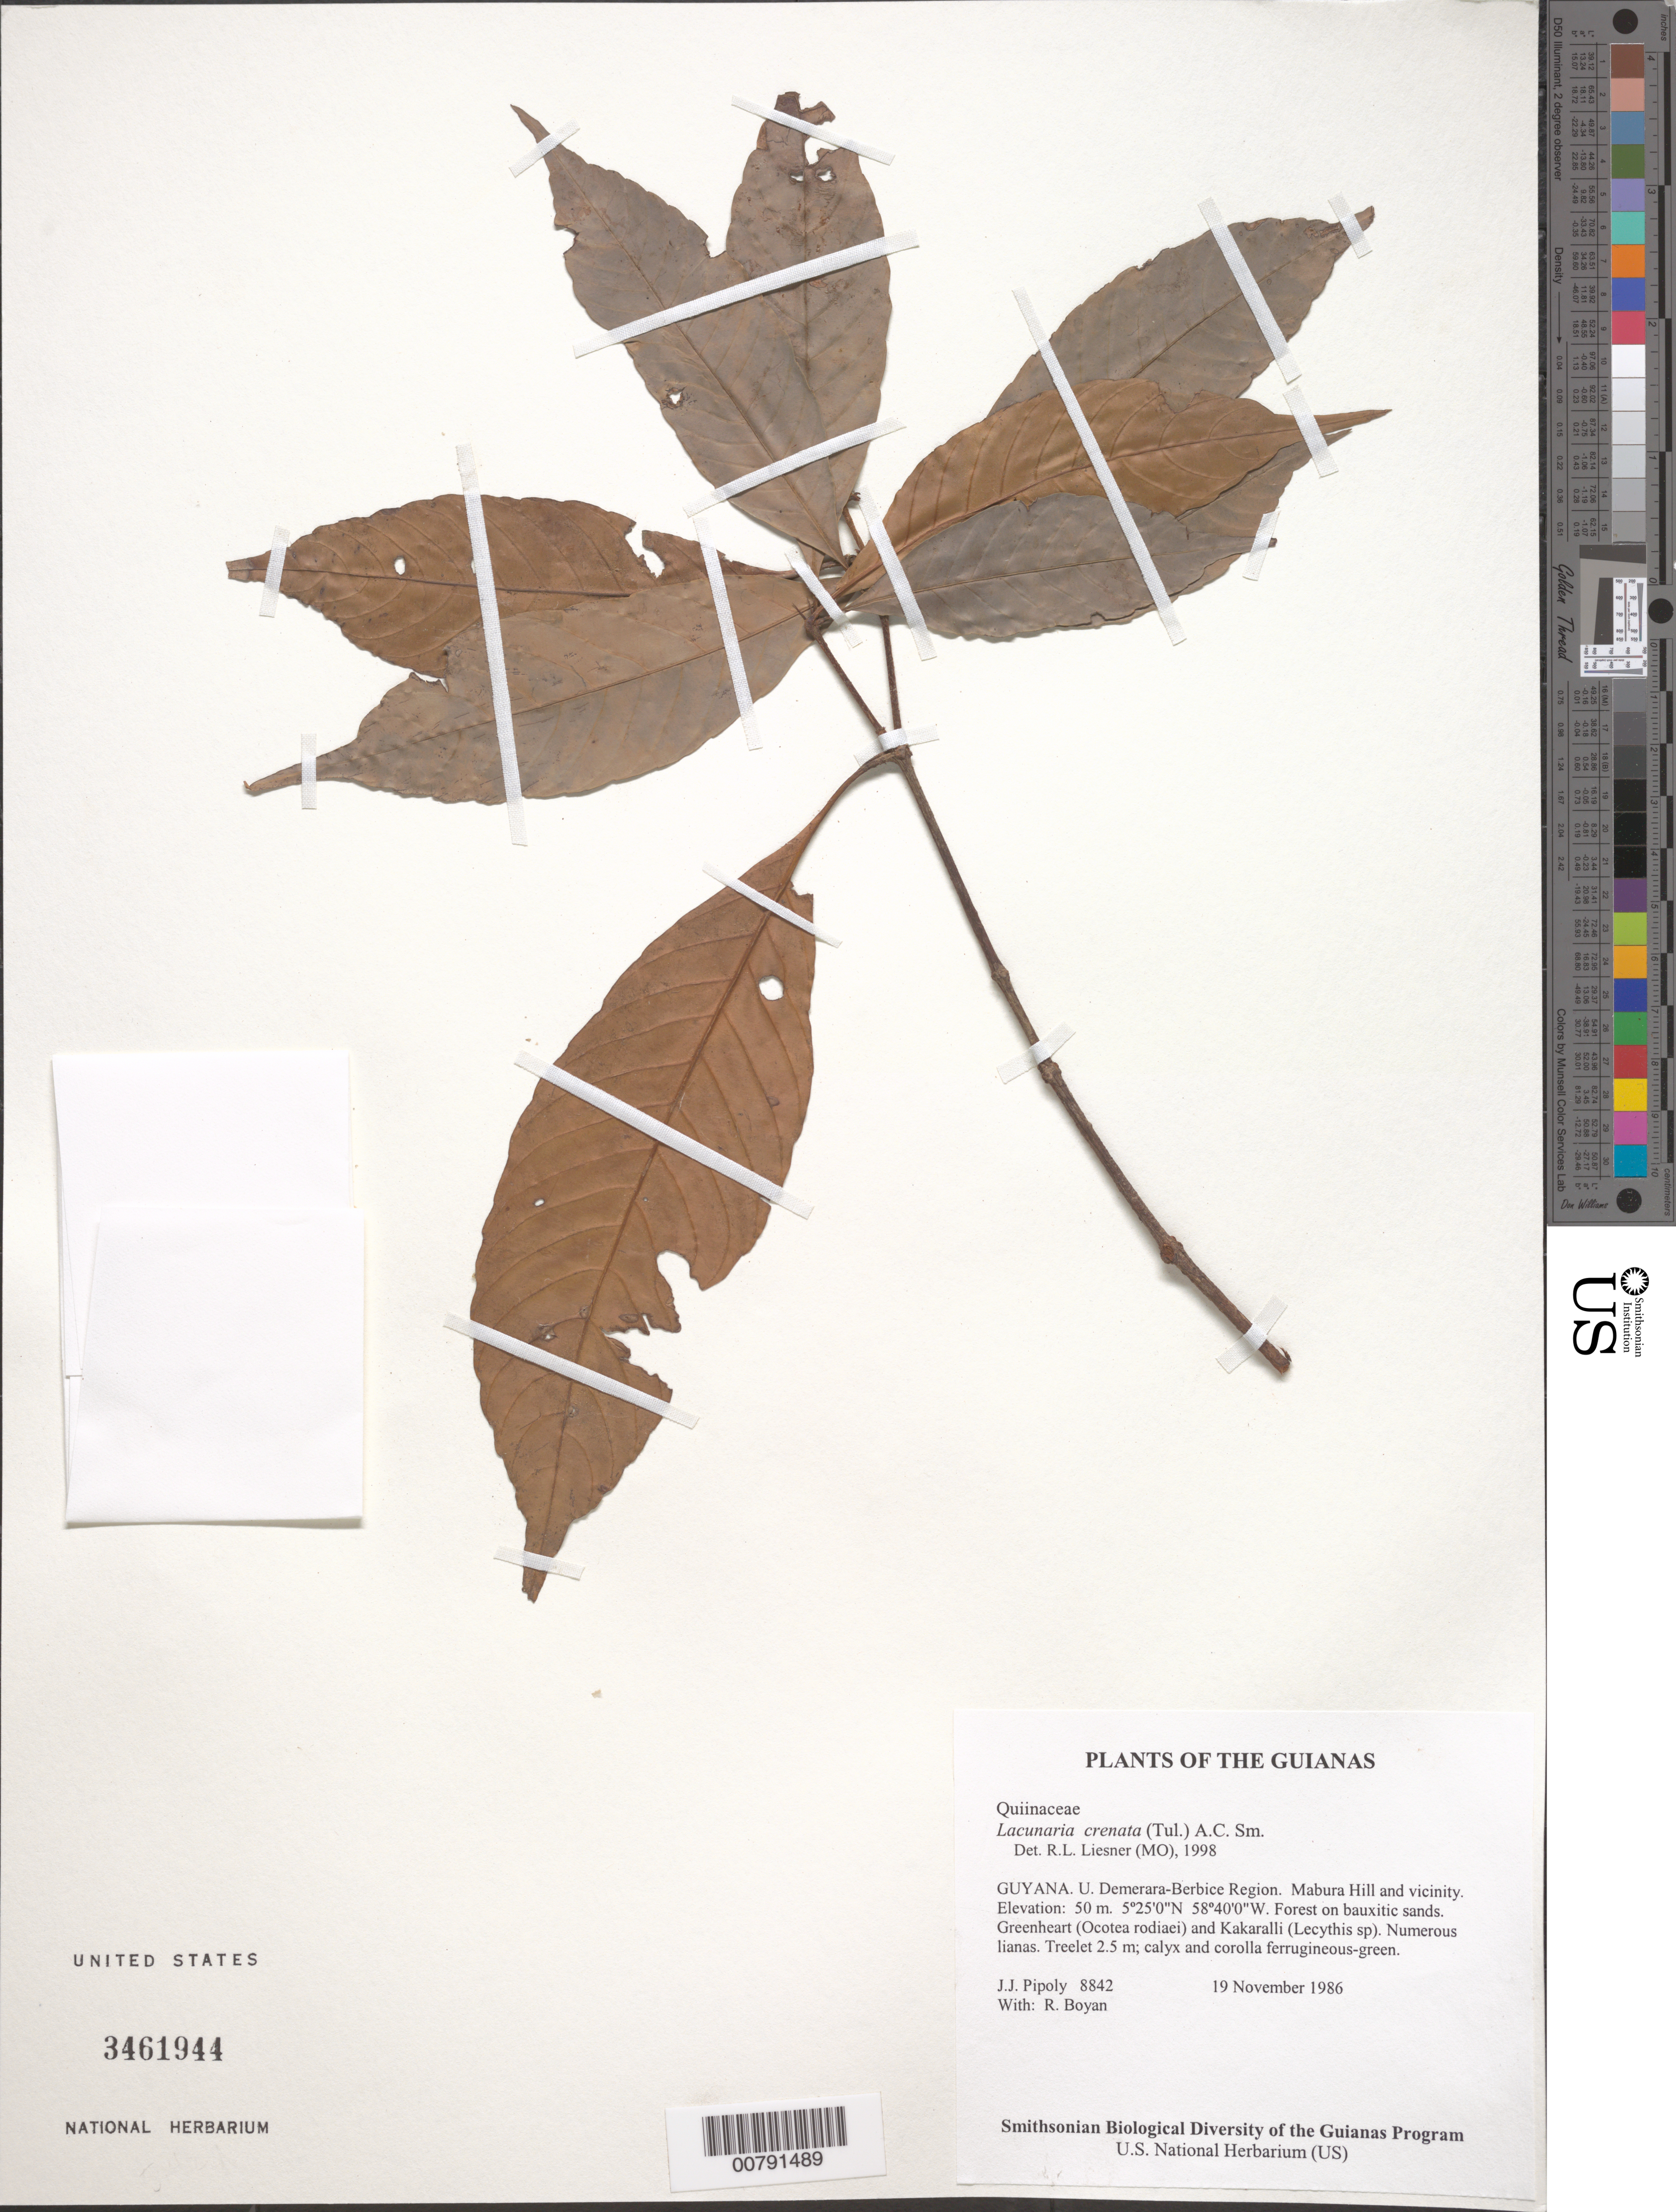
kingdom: Plantae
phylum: Tracheophyta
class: Magnoliopsida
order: Malpighiales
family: Quiinaceae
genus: Lacunaria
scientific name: Lacunaria crenata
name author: (Tul.) A.C. Sm.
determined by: Liesner, R. L.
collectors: J. J. Pipoly & R. Boyan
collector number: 8842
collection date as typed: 19 November 1986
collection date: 1986-11-19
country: Guyana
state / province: U. Demerara-Berbice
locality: Mabura Hill and vicinity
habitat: Forest on bauxitic sands. Greenheart (Ocotea rodiaei) and Kakaralli (Lecythis sp). Numerous lianas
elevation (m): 50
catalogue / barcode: US 3461944